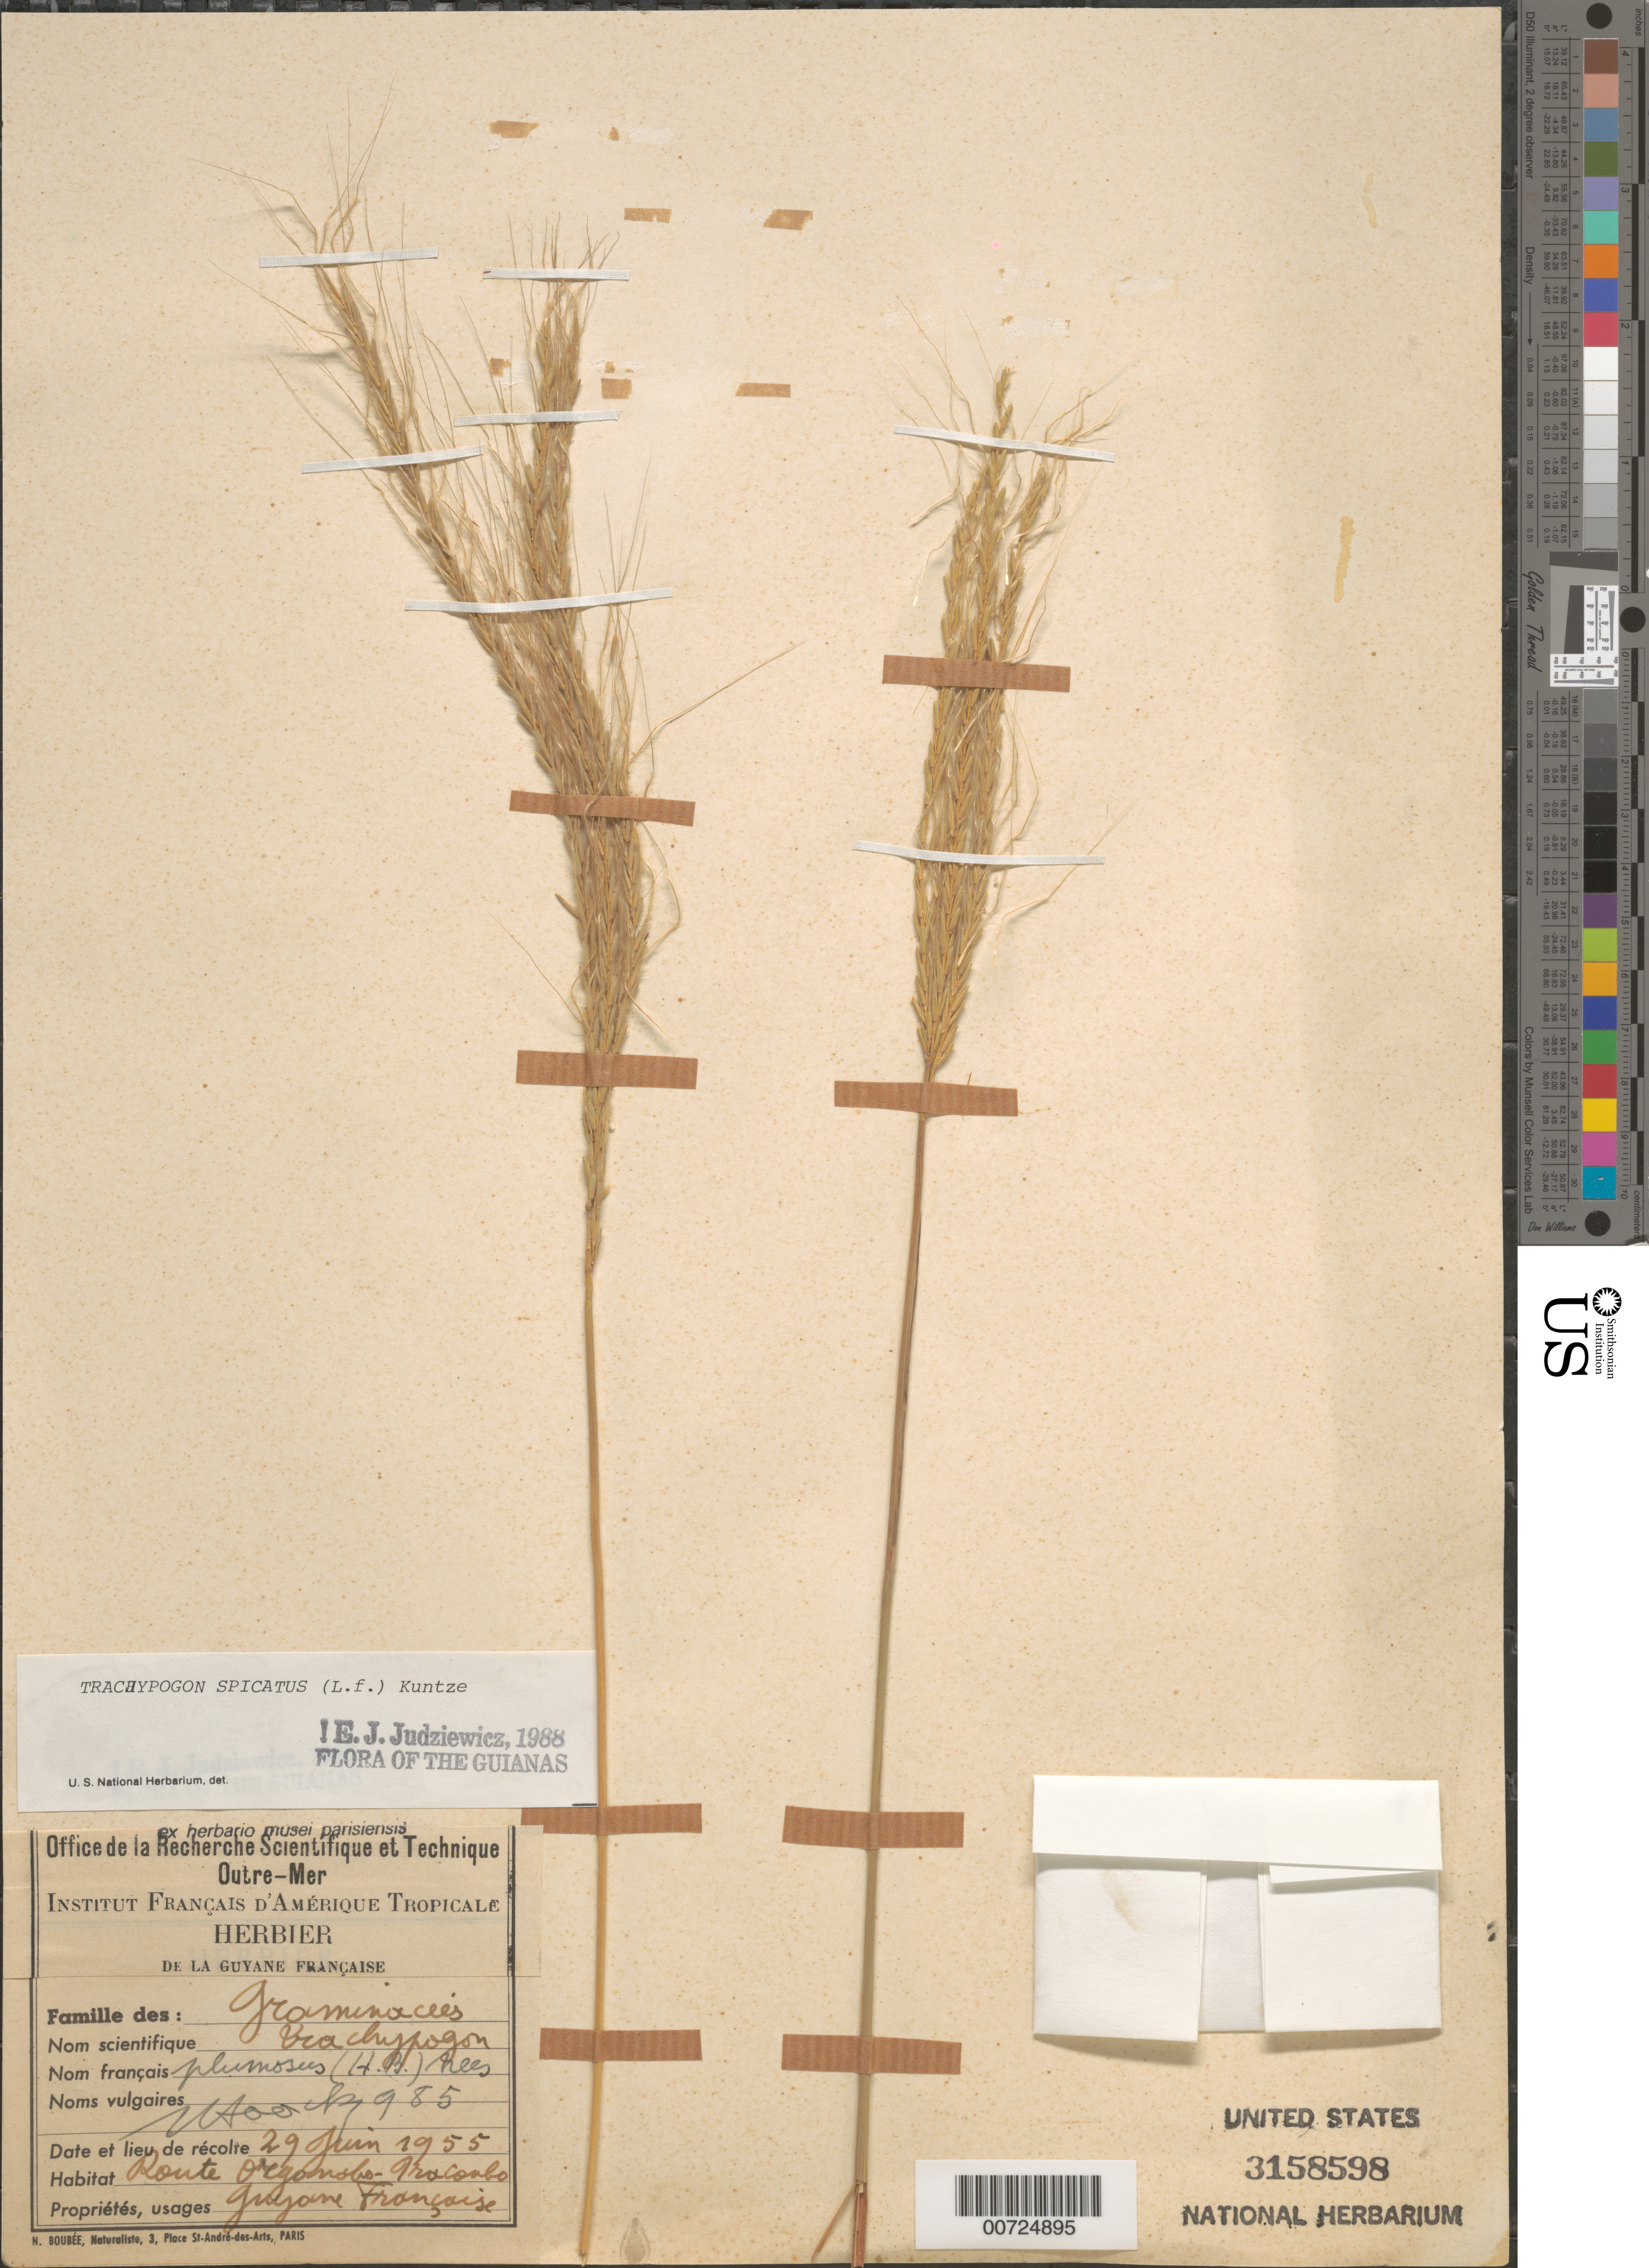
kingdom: Plantae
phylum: Tracheophyta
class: Liliopsida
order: Poales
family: Poaceae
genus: Trachypogon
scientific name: Trachypogon spicatus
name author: (L. f.) Kuntze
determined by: Judziewicz, E. J.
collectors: J. Hoock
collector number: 985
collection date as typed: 29-Jun-55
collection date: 1955-06-29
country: French Guiana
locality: Route de Organabo-Iracoubo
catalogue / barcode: US 3158598